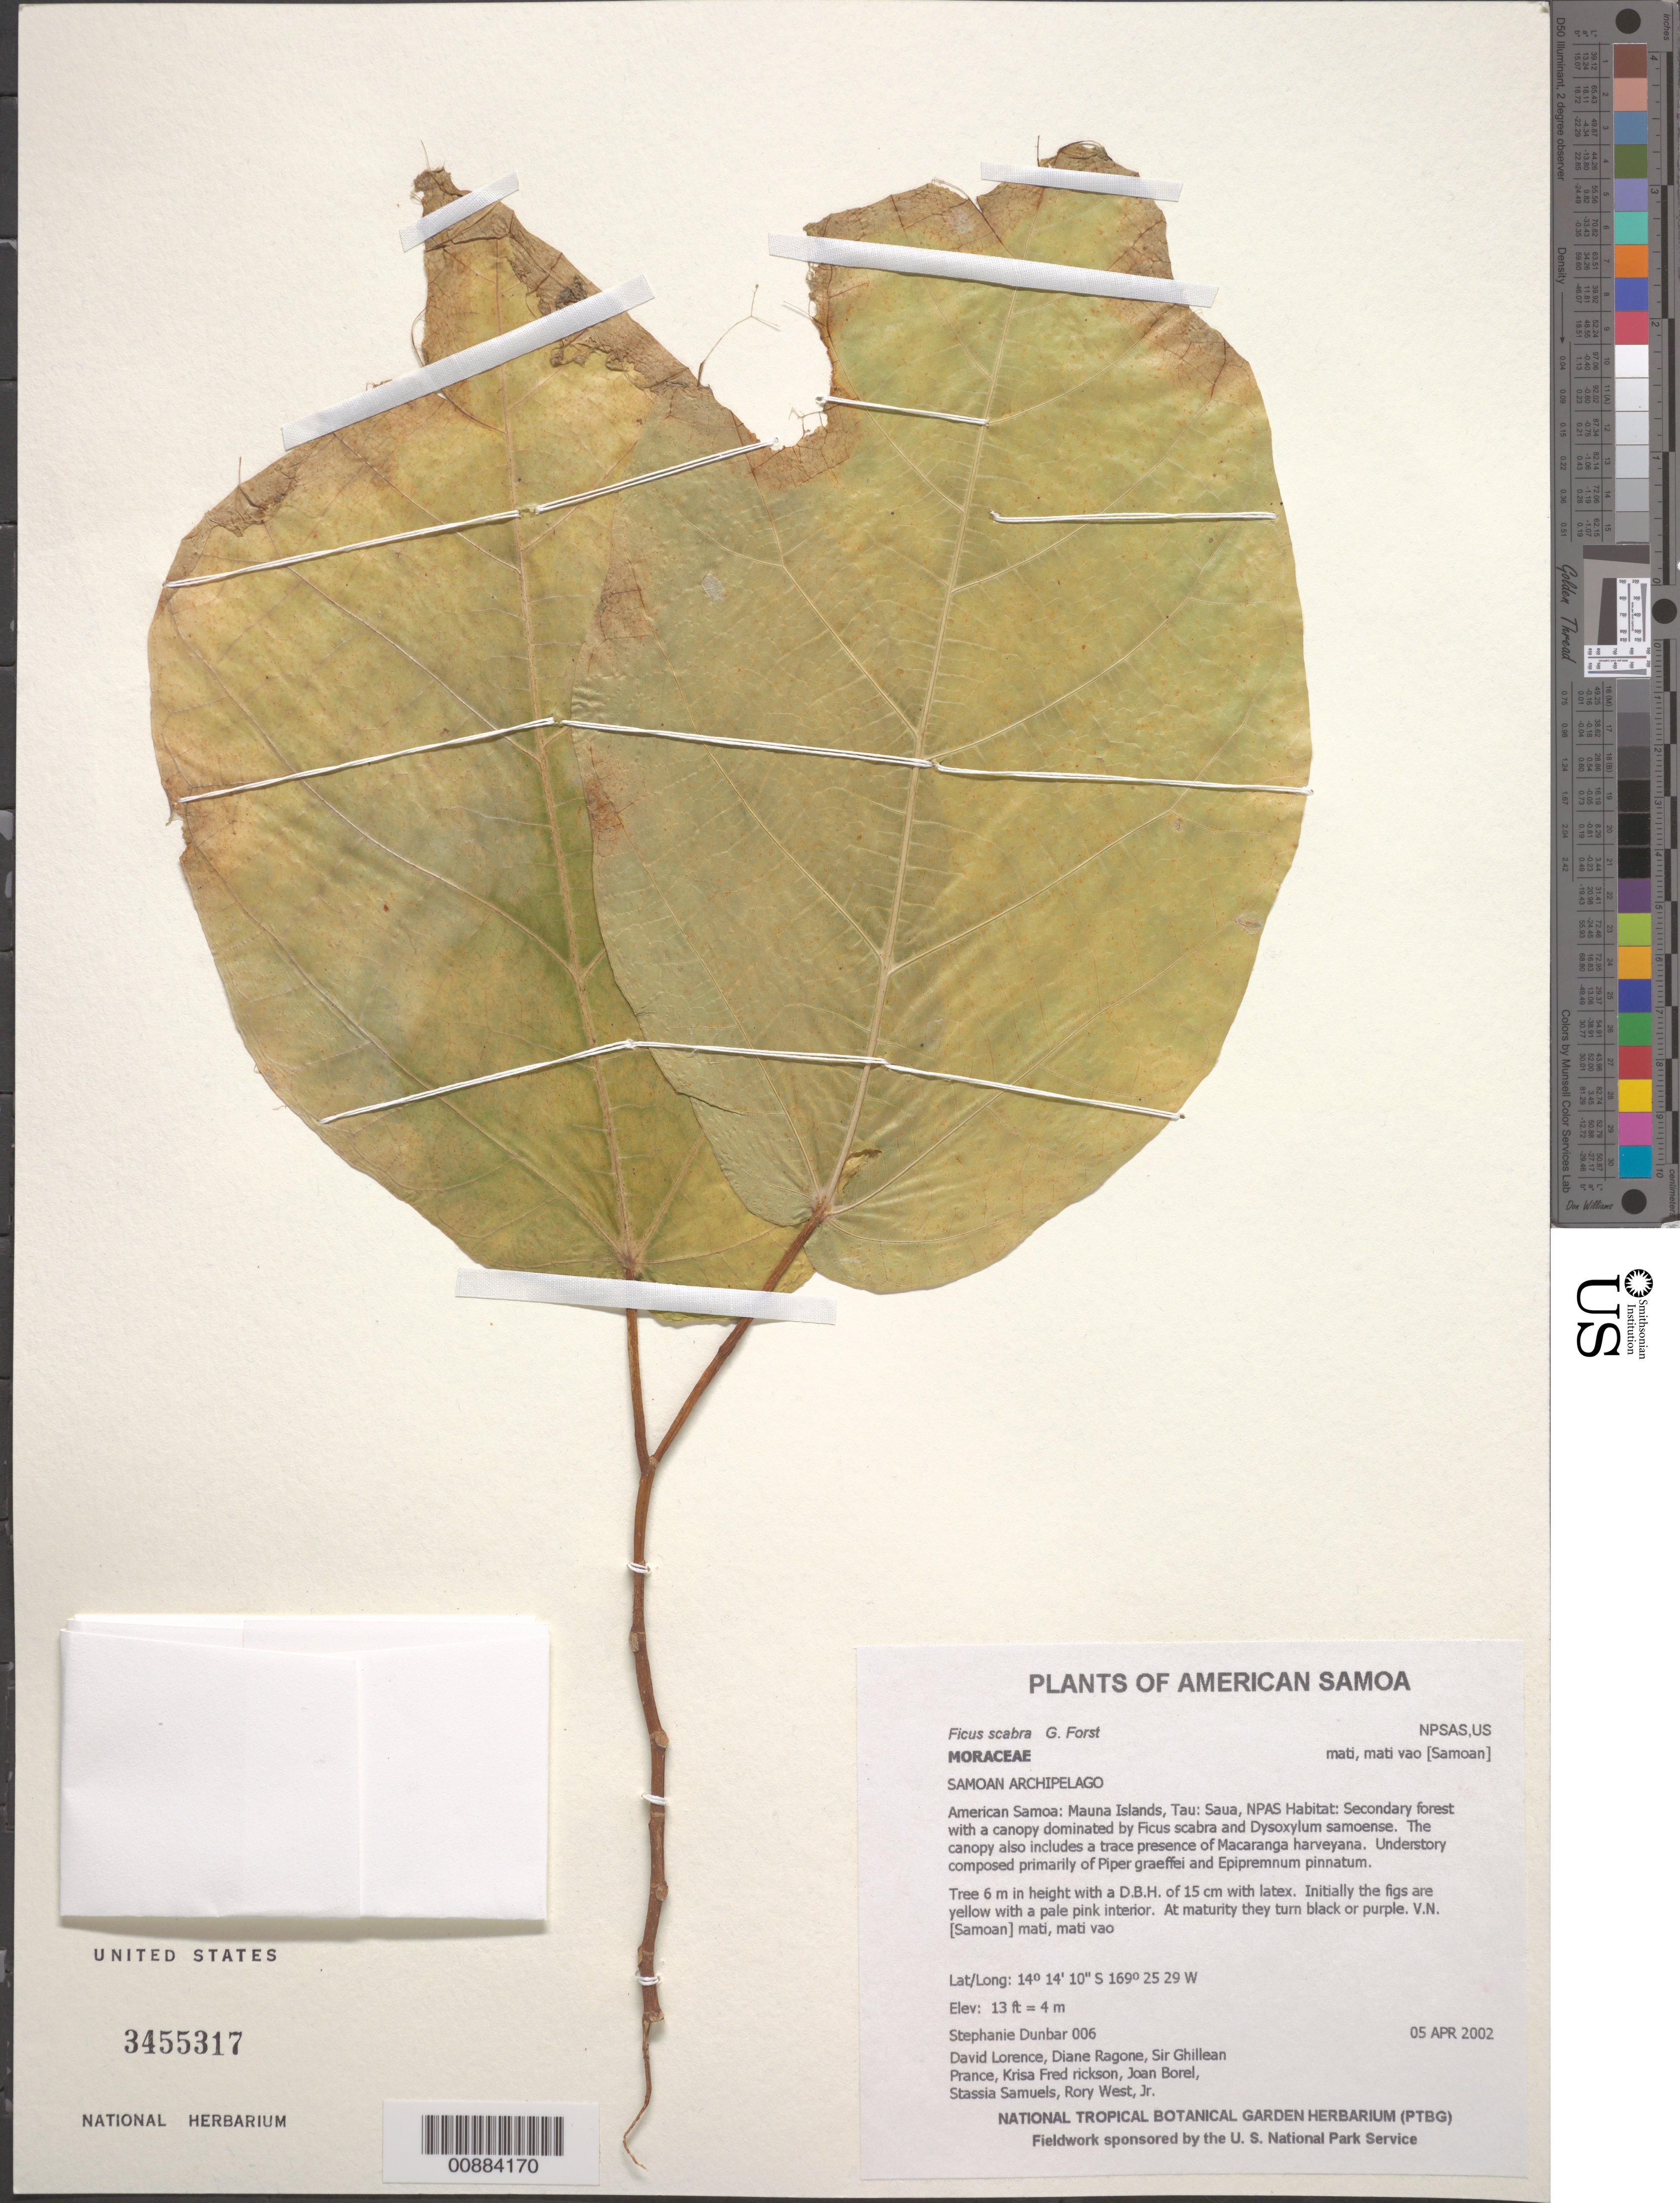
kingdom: Plantae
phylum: Tracheophyta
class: Magnoliopsida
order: Rosales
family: Moraceae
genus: Ficus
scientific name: Ficus scabra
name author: G. Forst.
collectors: -. Dunbar, D. Lorence, D. Ragone, G. T. Prance, K. Fredrickson, J. Borel & Samuels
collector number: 006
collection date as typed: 05 Apr 2002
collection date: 2002-04-05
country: American Samoa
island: Ta'u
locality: American Samoa: Mauna Ilands, Tau, Saua, NPAS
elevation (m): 4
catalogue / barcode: US 3455317